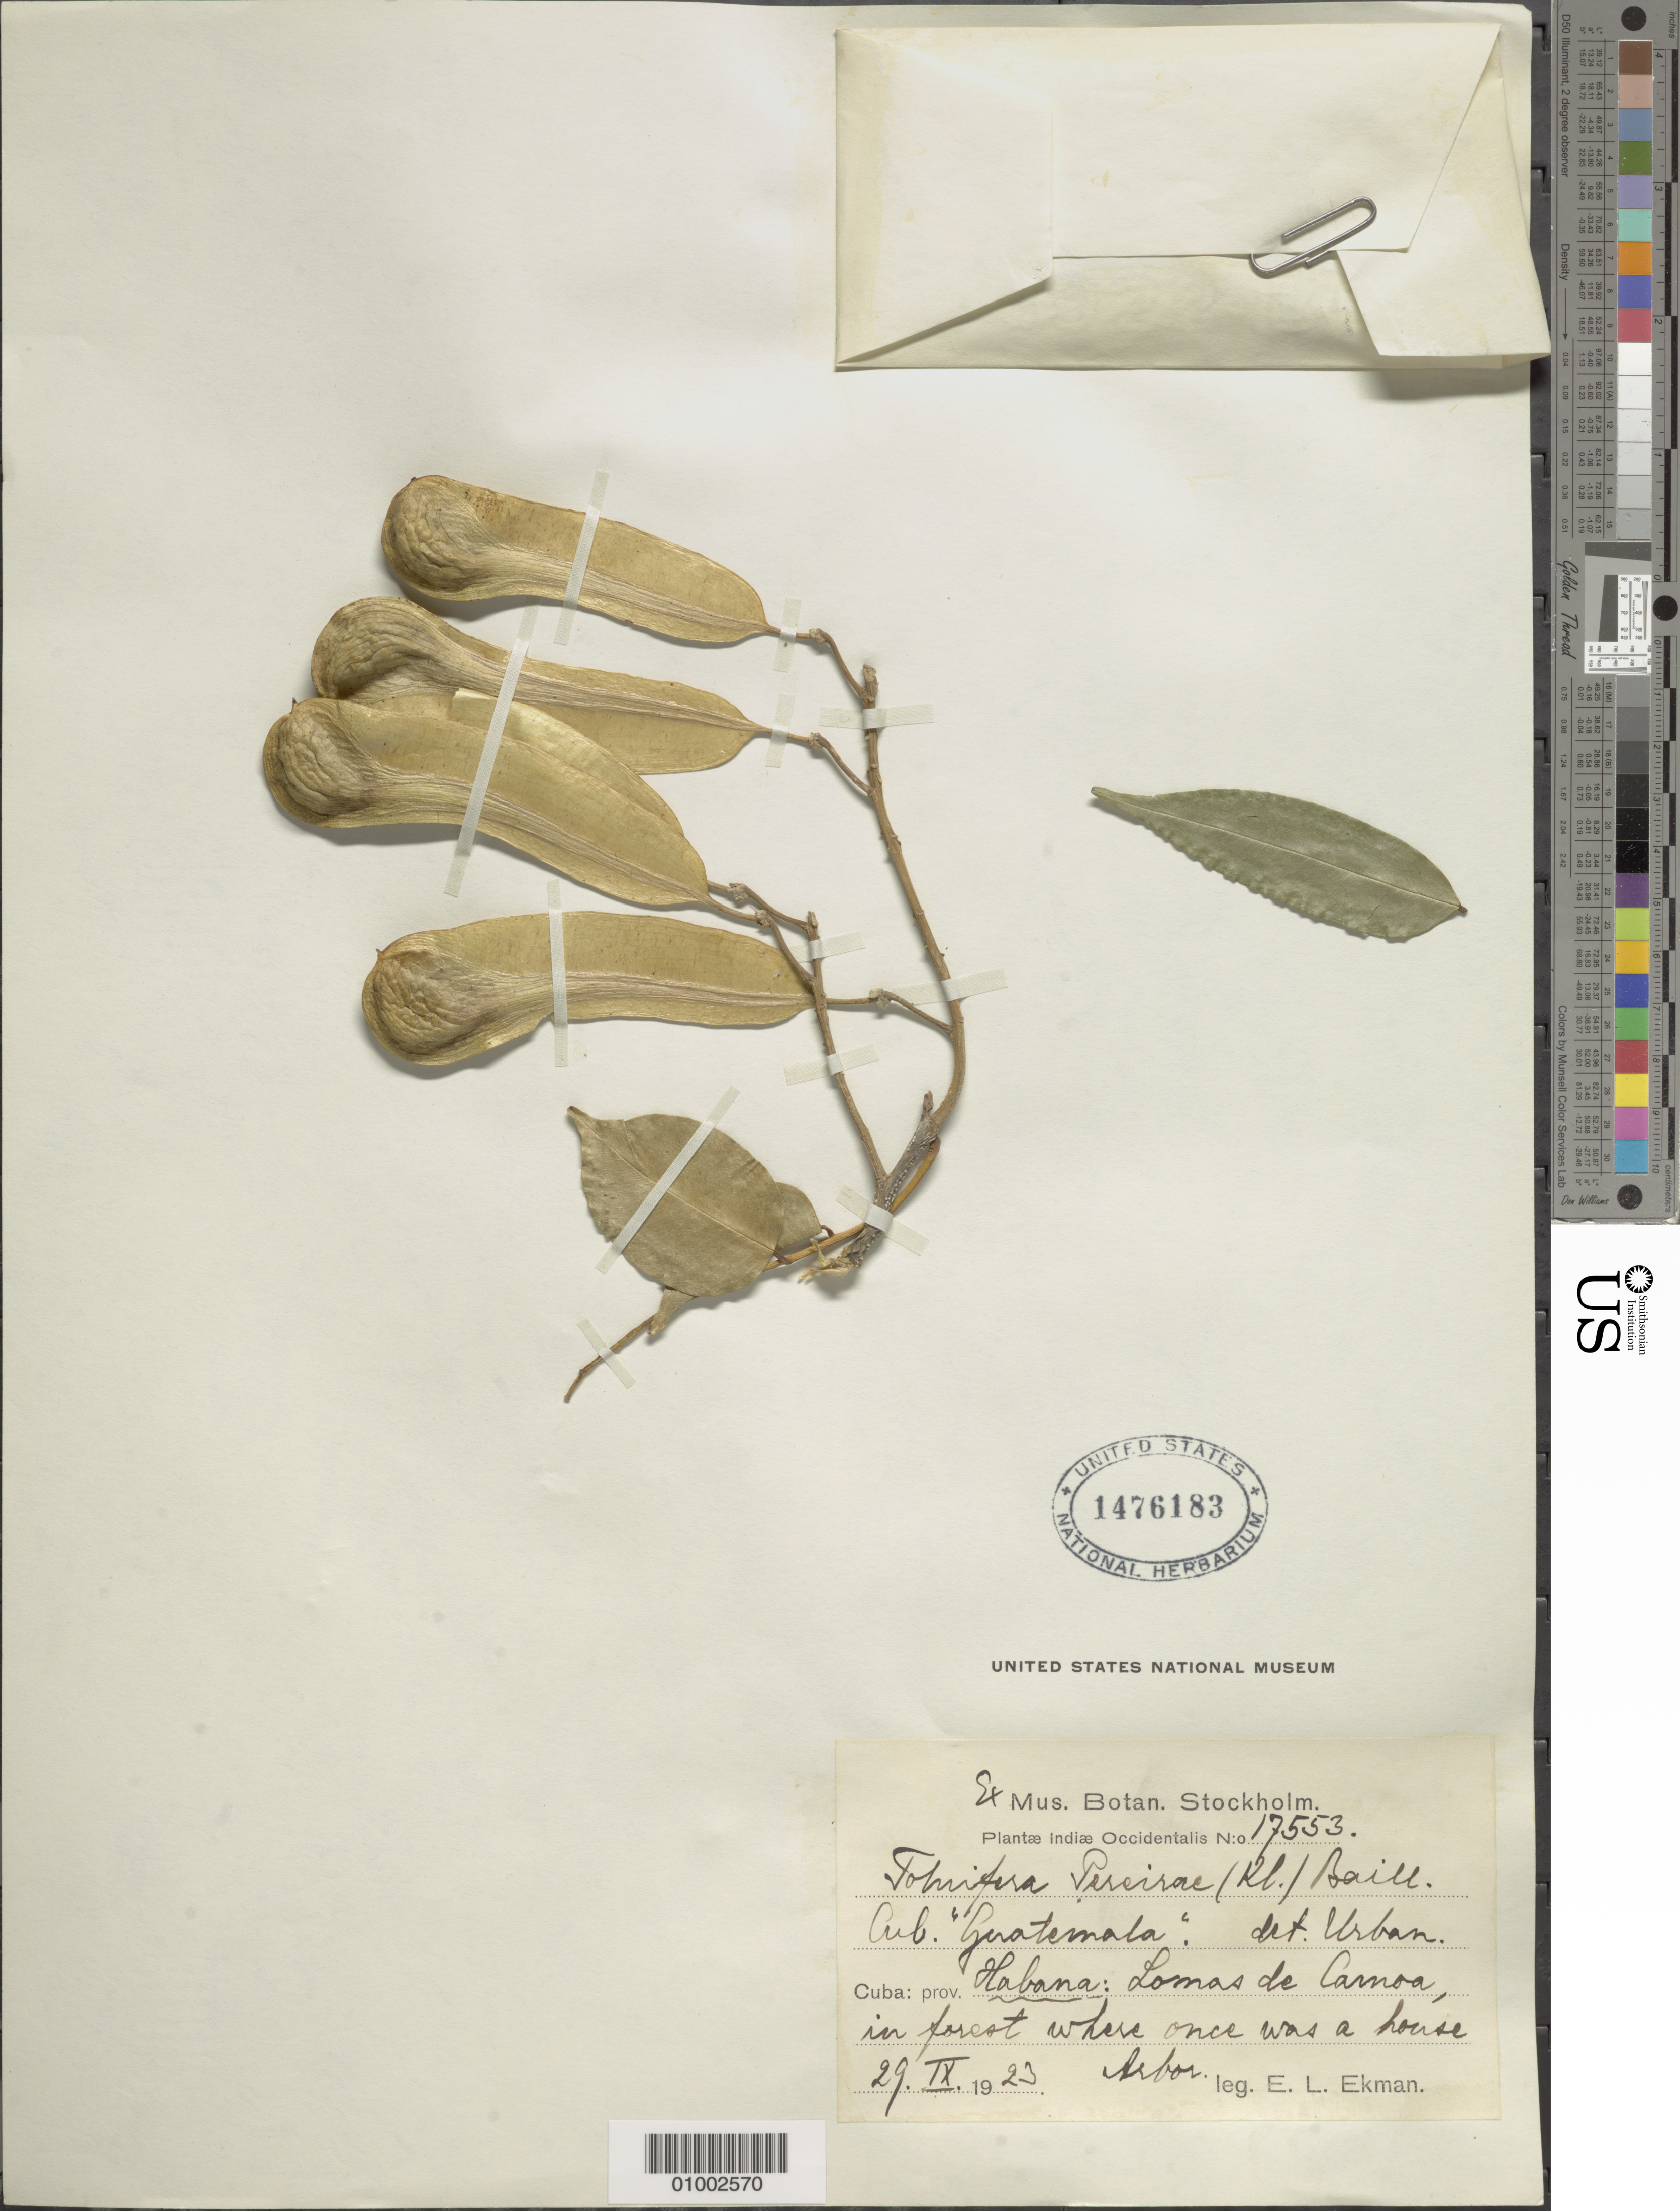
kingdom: Plantae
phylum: Tracheophyta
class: Magnoliopsida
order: Fabales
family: Fabaceae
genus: Myroxylon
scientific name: Myroxylon pereirae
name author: (Royle) Klotzsch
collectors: E. L. Ekman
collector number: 17553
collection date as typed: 29 Sep 1923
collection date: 1923-09-29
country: Cuba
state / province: La Habana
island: Cuba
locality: Lomas de Camoa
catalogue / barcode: US 1476183